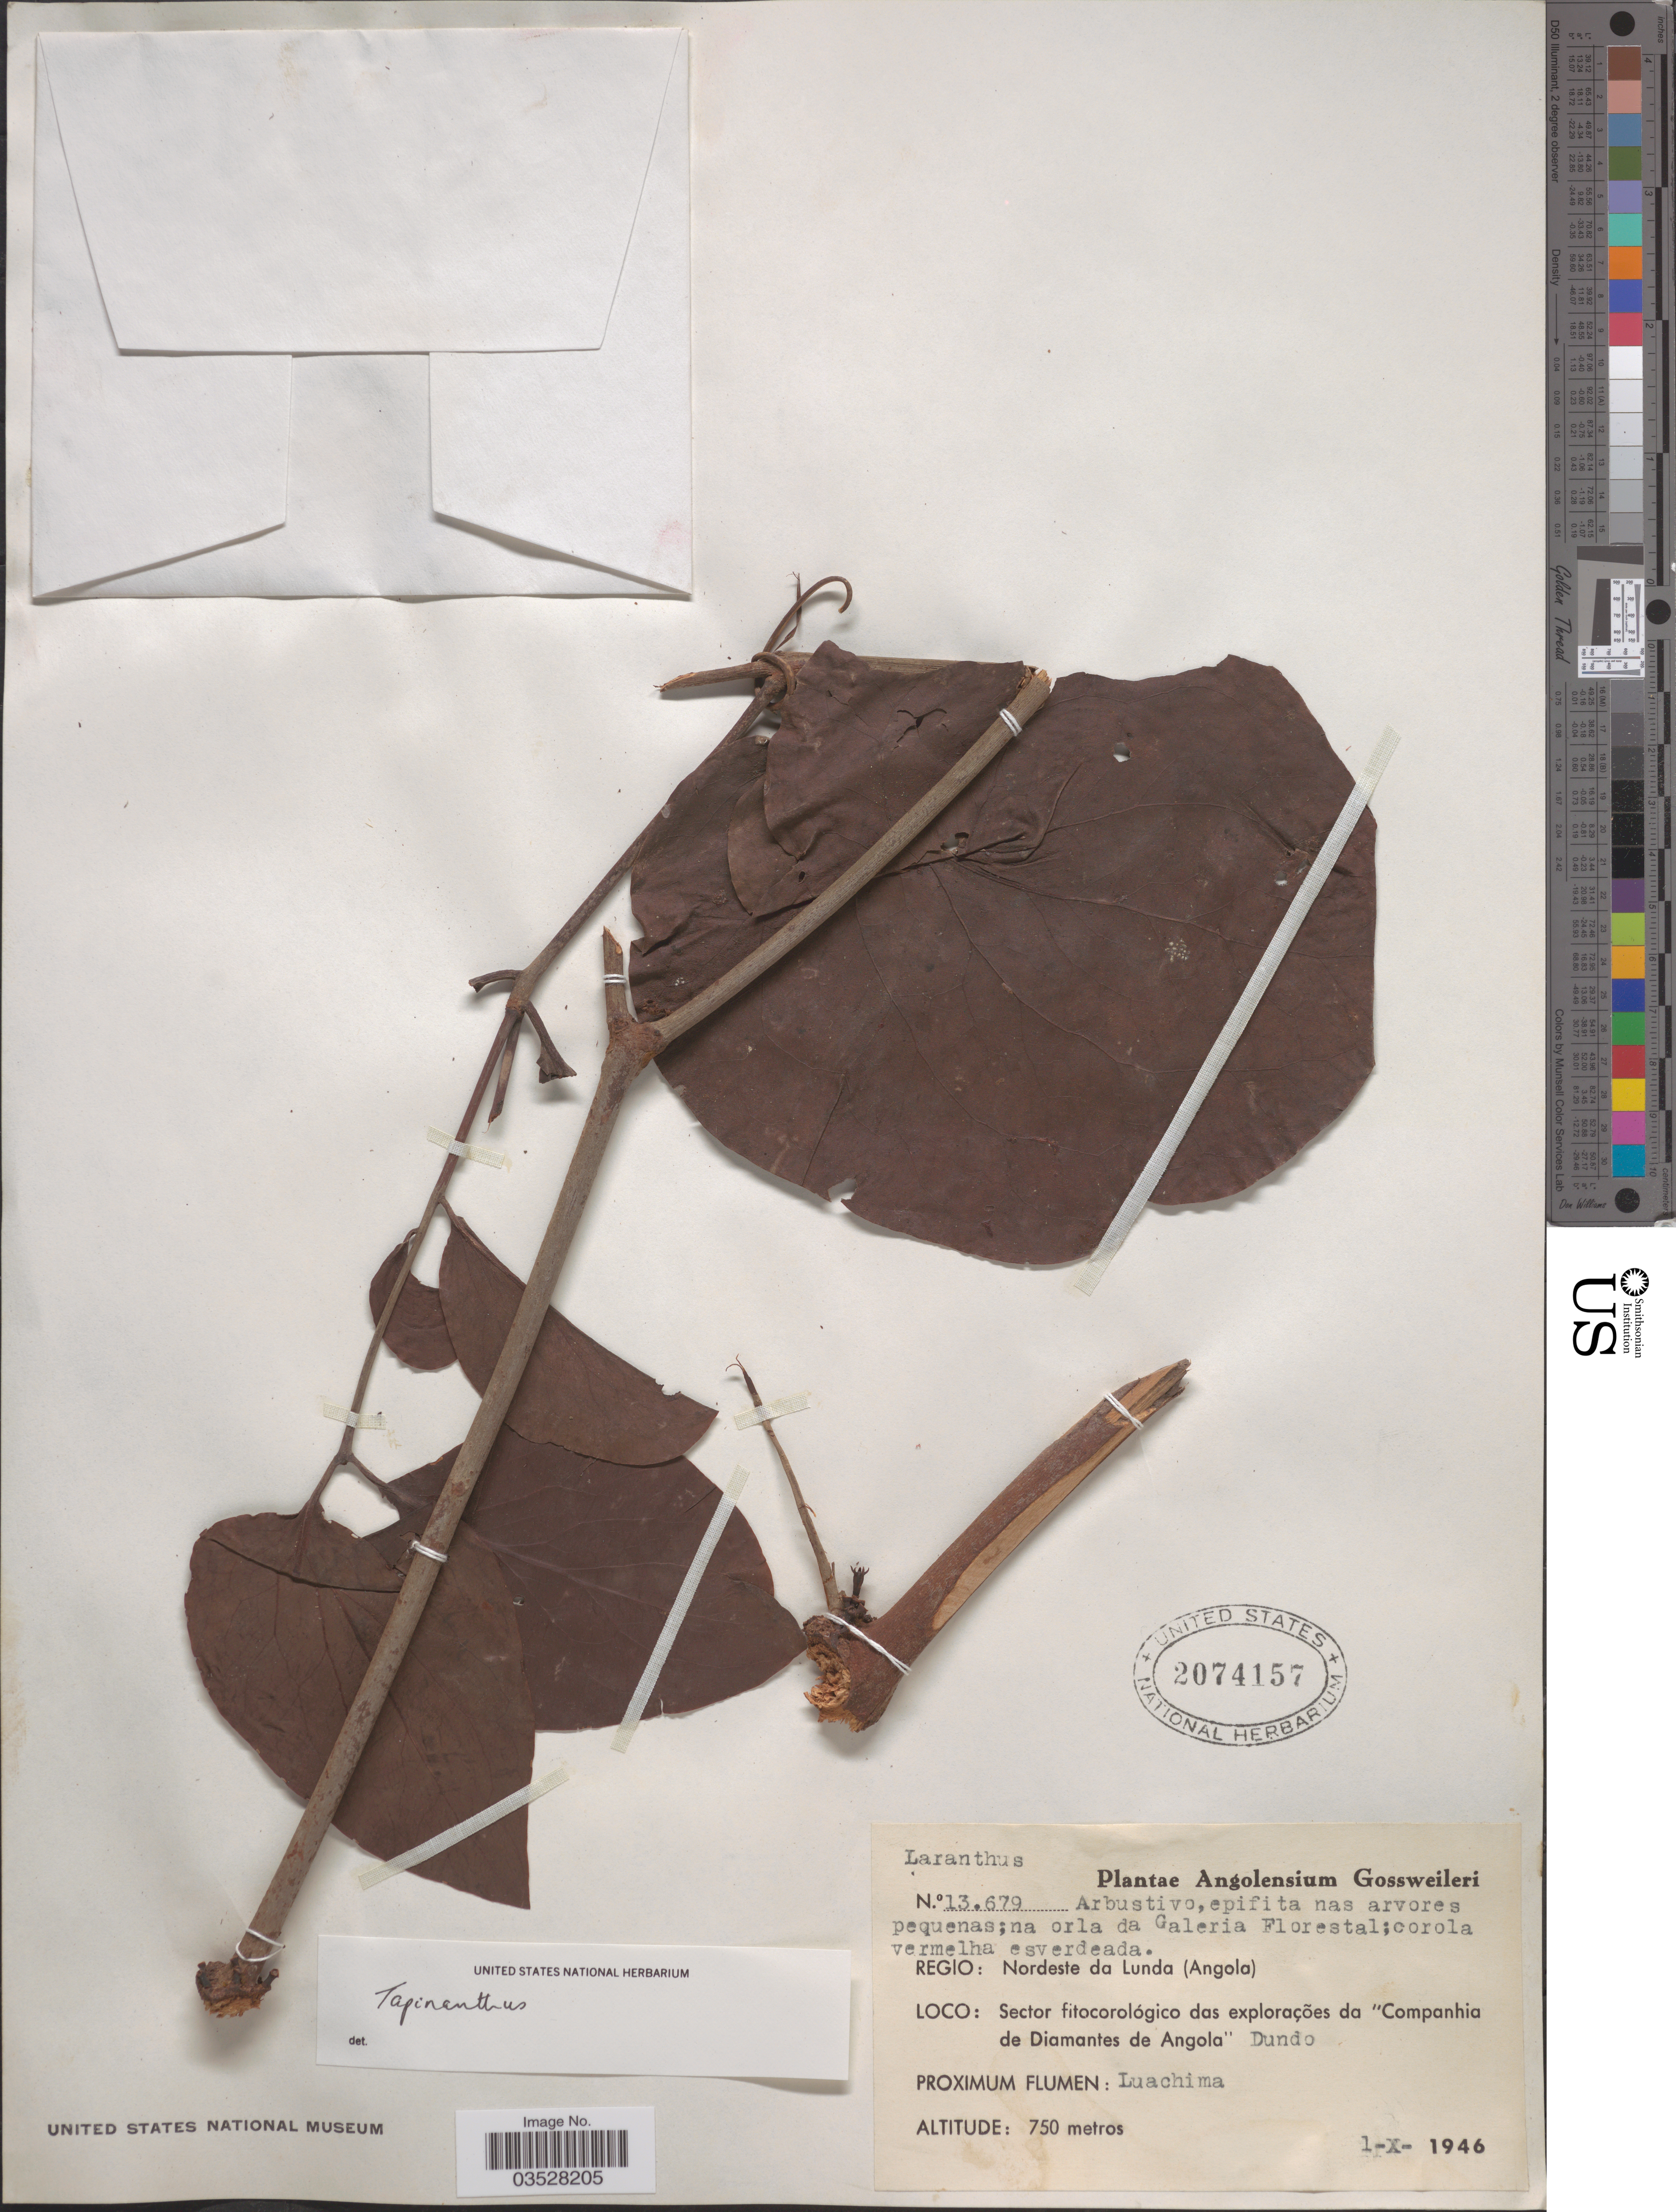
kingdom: Plantae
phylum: Tracheophyta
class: Magnoliopsida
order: Santalales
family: Loranthaceae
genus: Tapinanthus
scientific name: Tapinanthus sp.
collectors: -. Gossweiler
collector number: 13679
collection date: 1946-10-01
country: Angola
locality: Regio: Nordeste da Lunda. Sector fitocorológico das explorações da "Companhia de Diamantes de Angola" Dundo. Proximum Flumen: Luachima.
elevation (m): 750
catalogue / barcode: US 2074157